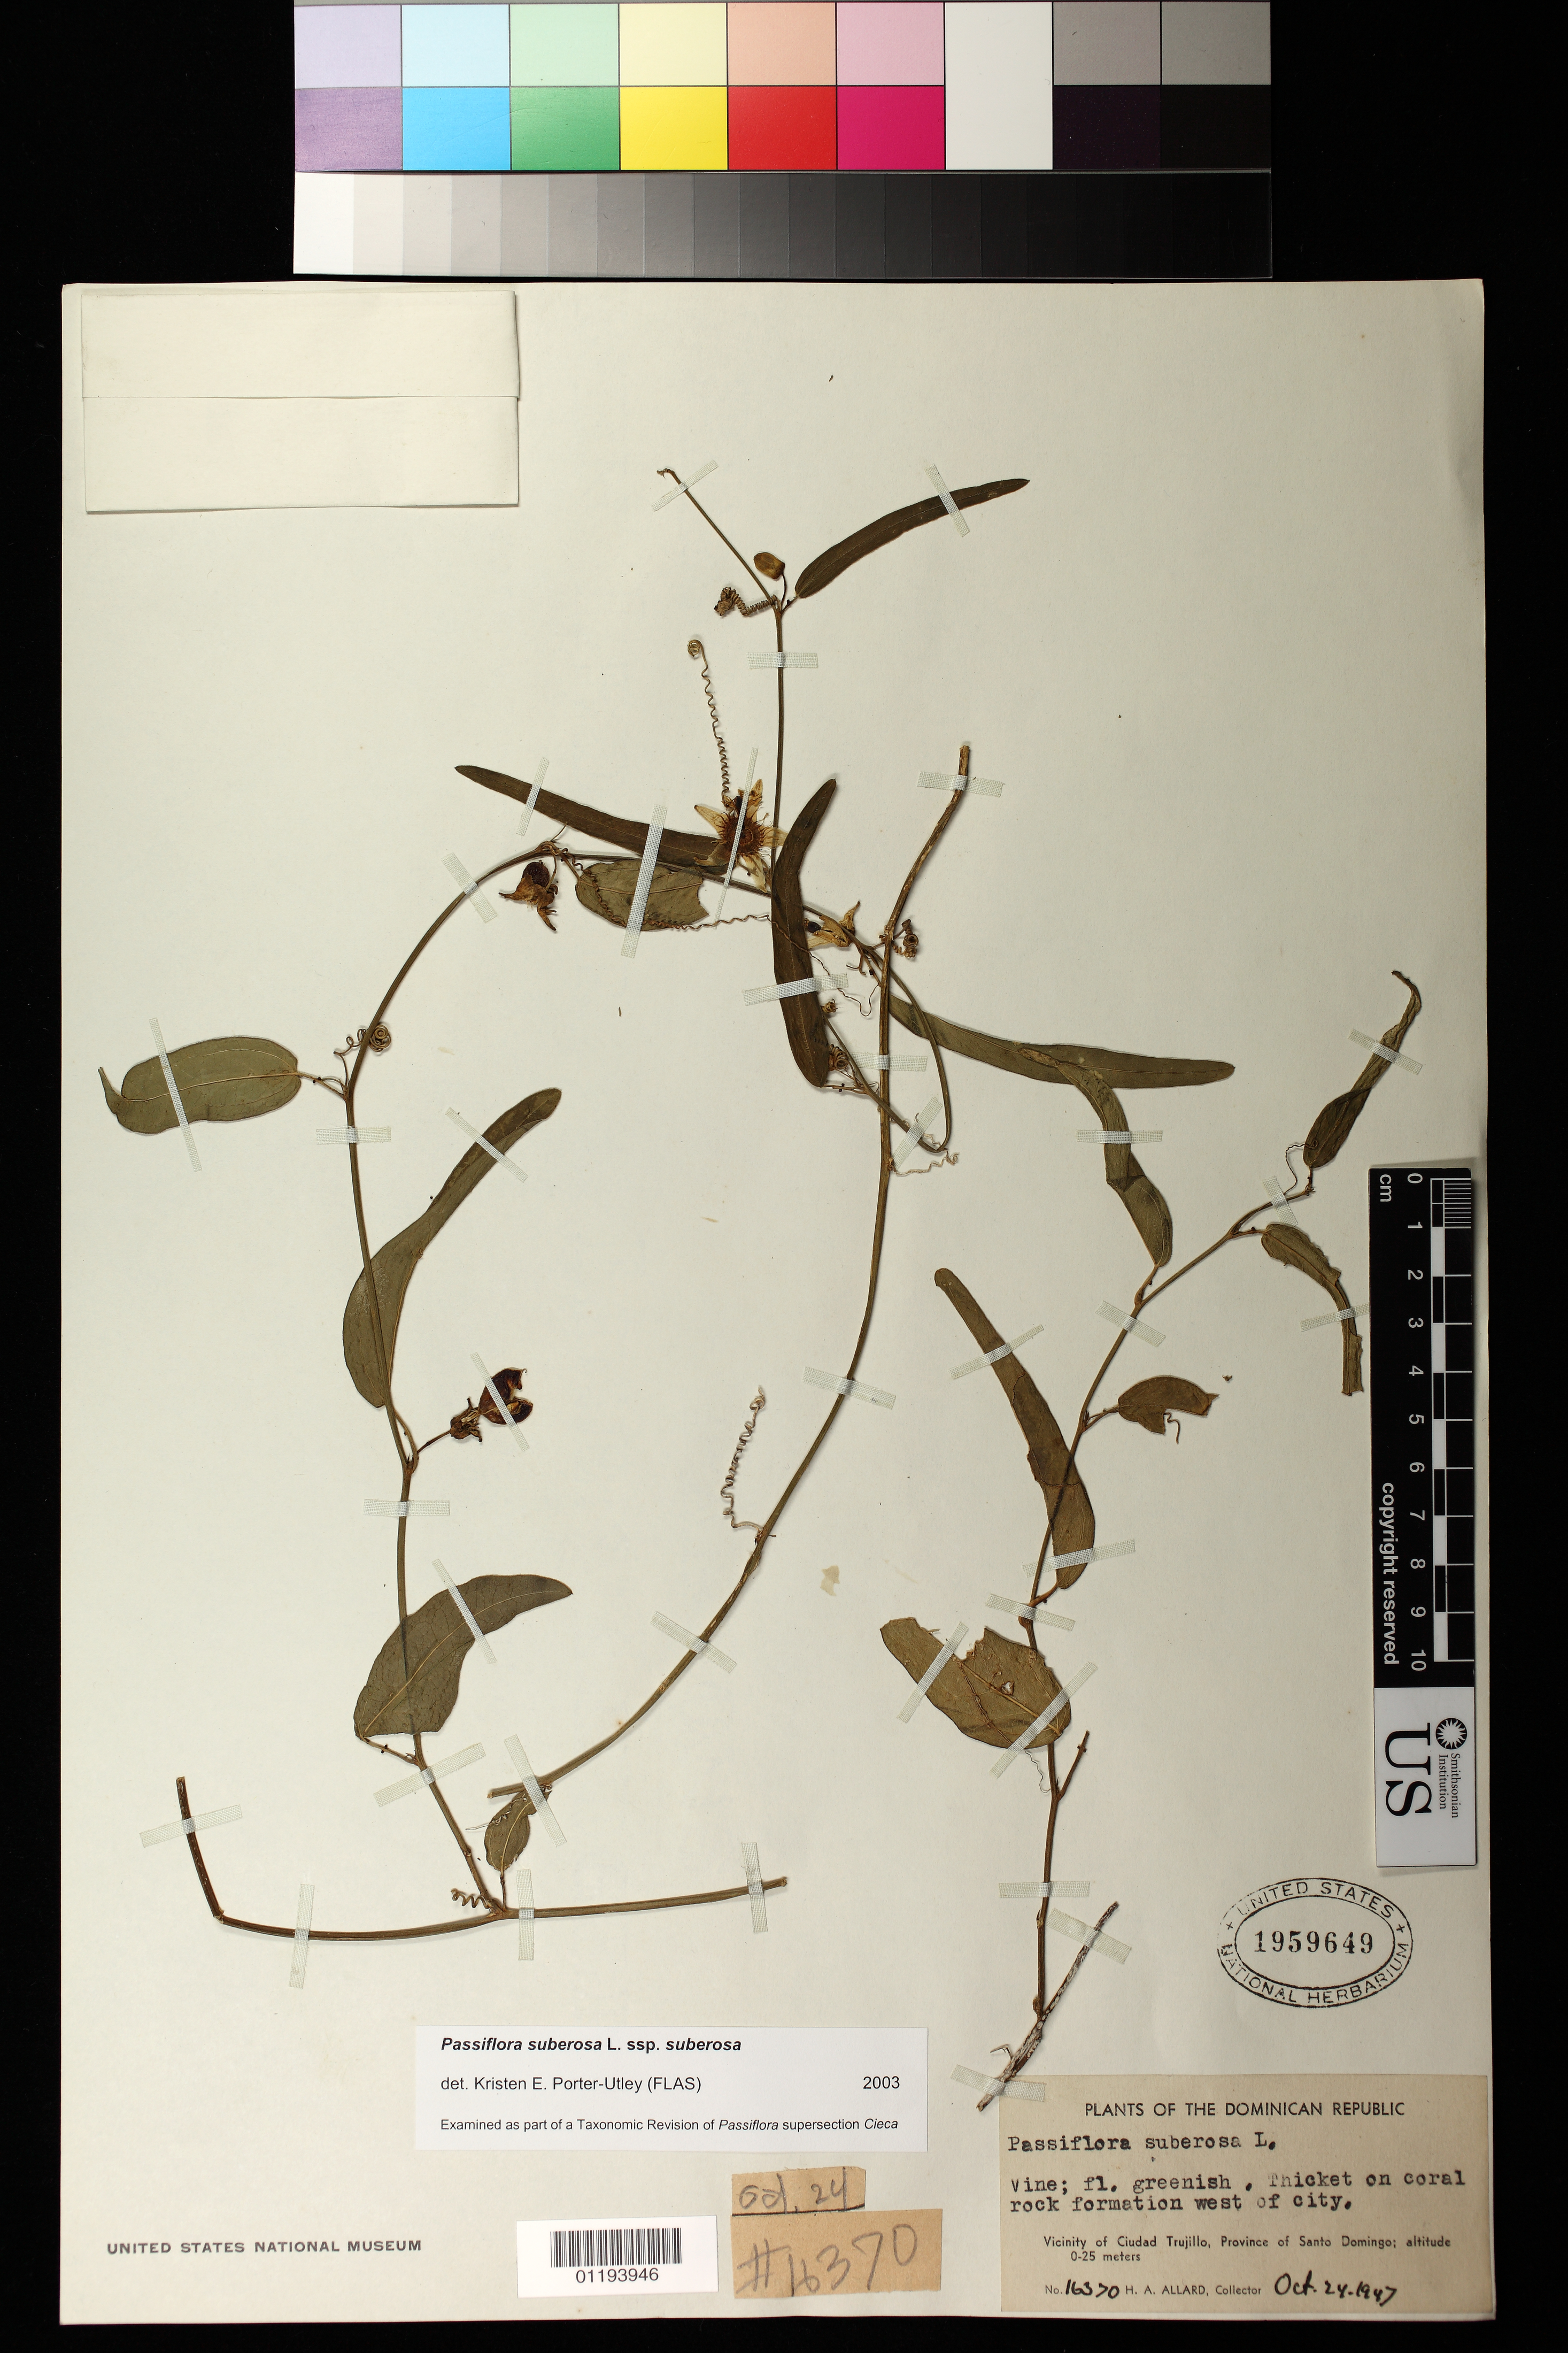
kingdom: Plantae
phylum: Tracheophyta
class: Magnoliopsida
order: Malpighiales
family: Passifloraceae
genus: Passiflora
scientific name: Passiflora suberosa subsp. suberosa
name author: L.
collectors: H. A. Allard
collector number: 16370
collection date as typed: Oct 24 1947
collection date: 1947-10-24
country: Dominican Republic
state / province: Distrito Nacional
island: Hispaniola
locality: Coral rock formation West of city, vicinity of Ciudad Trujillo [Santo Domingo], Province of Santo Domingo.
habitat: thickets on coral rock formation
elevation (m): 0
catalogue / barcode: US 1959649